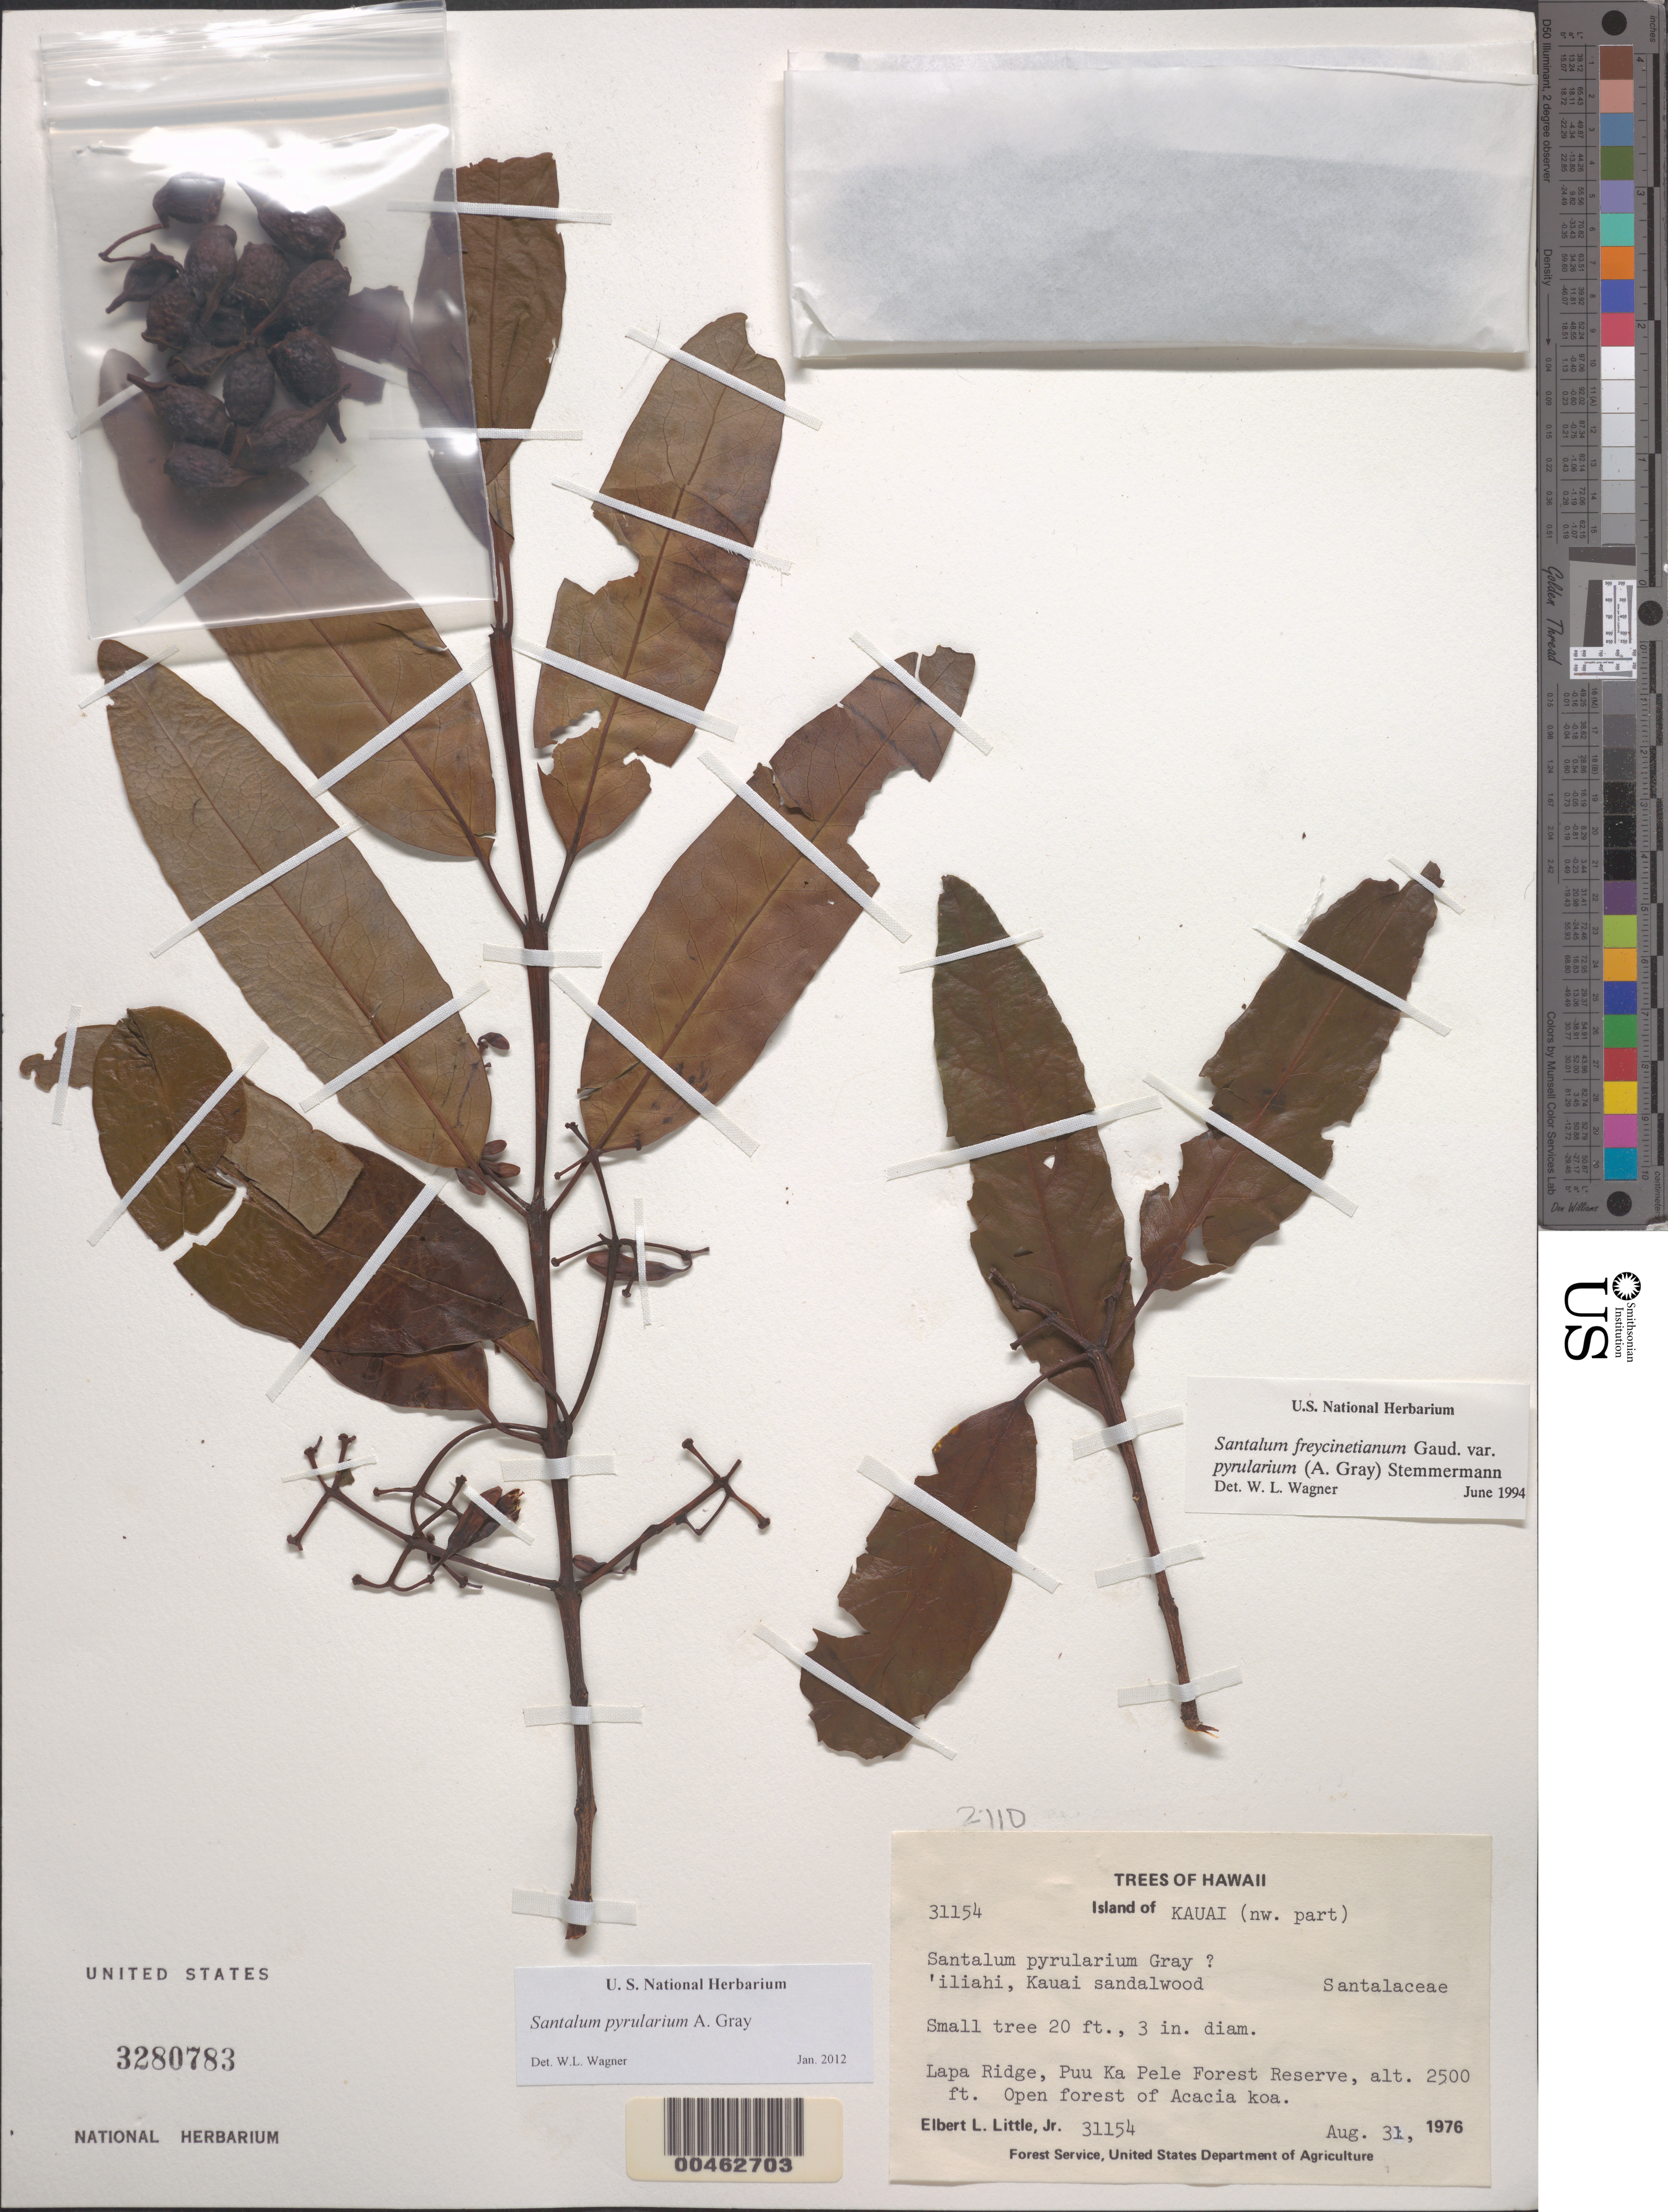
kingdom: Plantae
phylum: Tracheophyta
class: Magnoliopsida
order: Santalales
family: Santalaceae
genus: Santalum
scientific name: Santalum pyrularium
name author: A. Gray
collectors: E. L. Little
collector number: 31154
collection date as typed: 31 Aug 1976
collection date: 1976-08-31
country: United States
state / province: Hawaii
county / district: Honolulu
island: Kaua'i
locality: NW part of Kauai, Lapa Ridge, Puu Ka Pele Forest Reserve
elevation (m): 762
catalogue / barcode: US 3280783